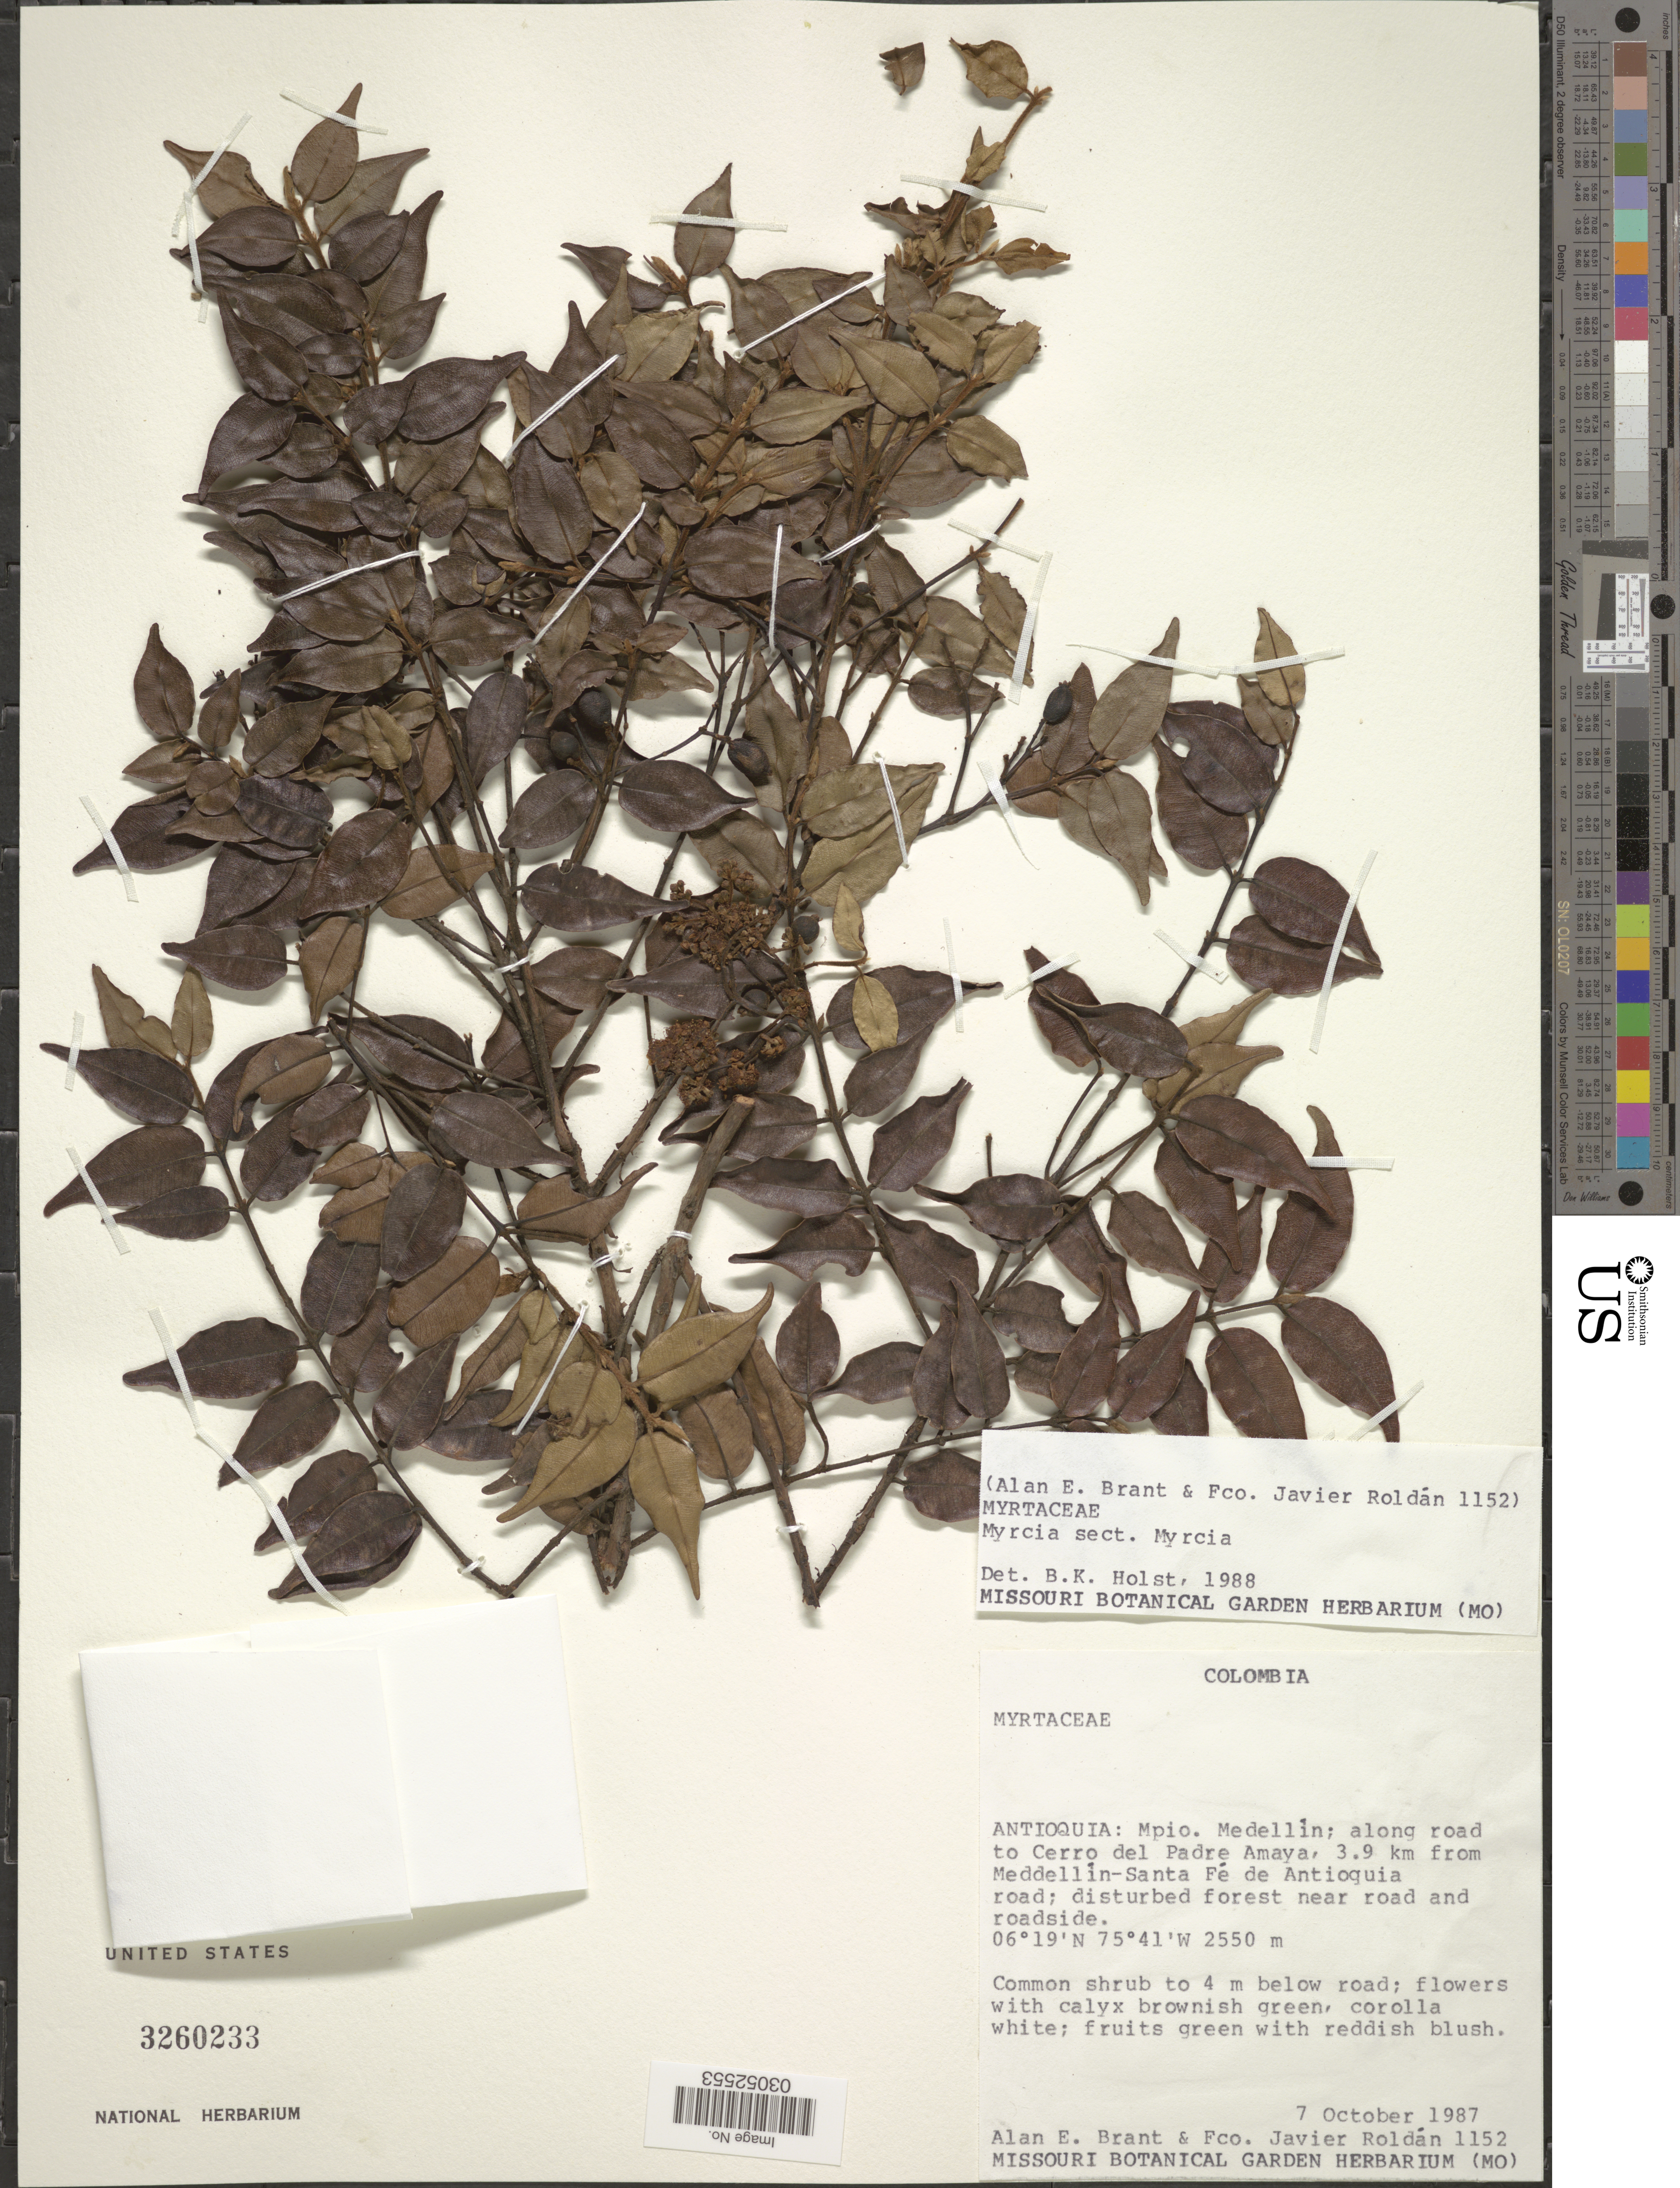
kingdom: Plantae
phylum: Tracheophyta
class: Magnoliopsida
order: Myrtales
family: Myrtaceae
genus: Myrcia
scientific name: Myrcia sp.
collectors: A. Brant & F. J. Roldán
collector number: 1152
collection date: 1987-10-07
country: Colombia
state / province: Antioquia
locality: Antioquia: Mpio. Medellín; along road to Cerro del Padre Amaya, 3.9 km from Meddellín-Santa Fé de Antioquia road.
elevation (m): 2550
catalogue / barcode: US 3260233